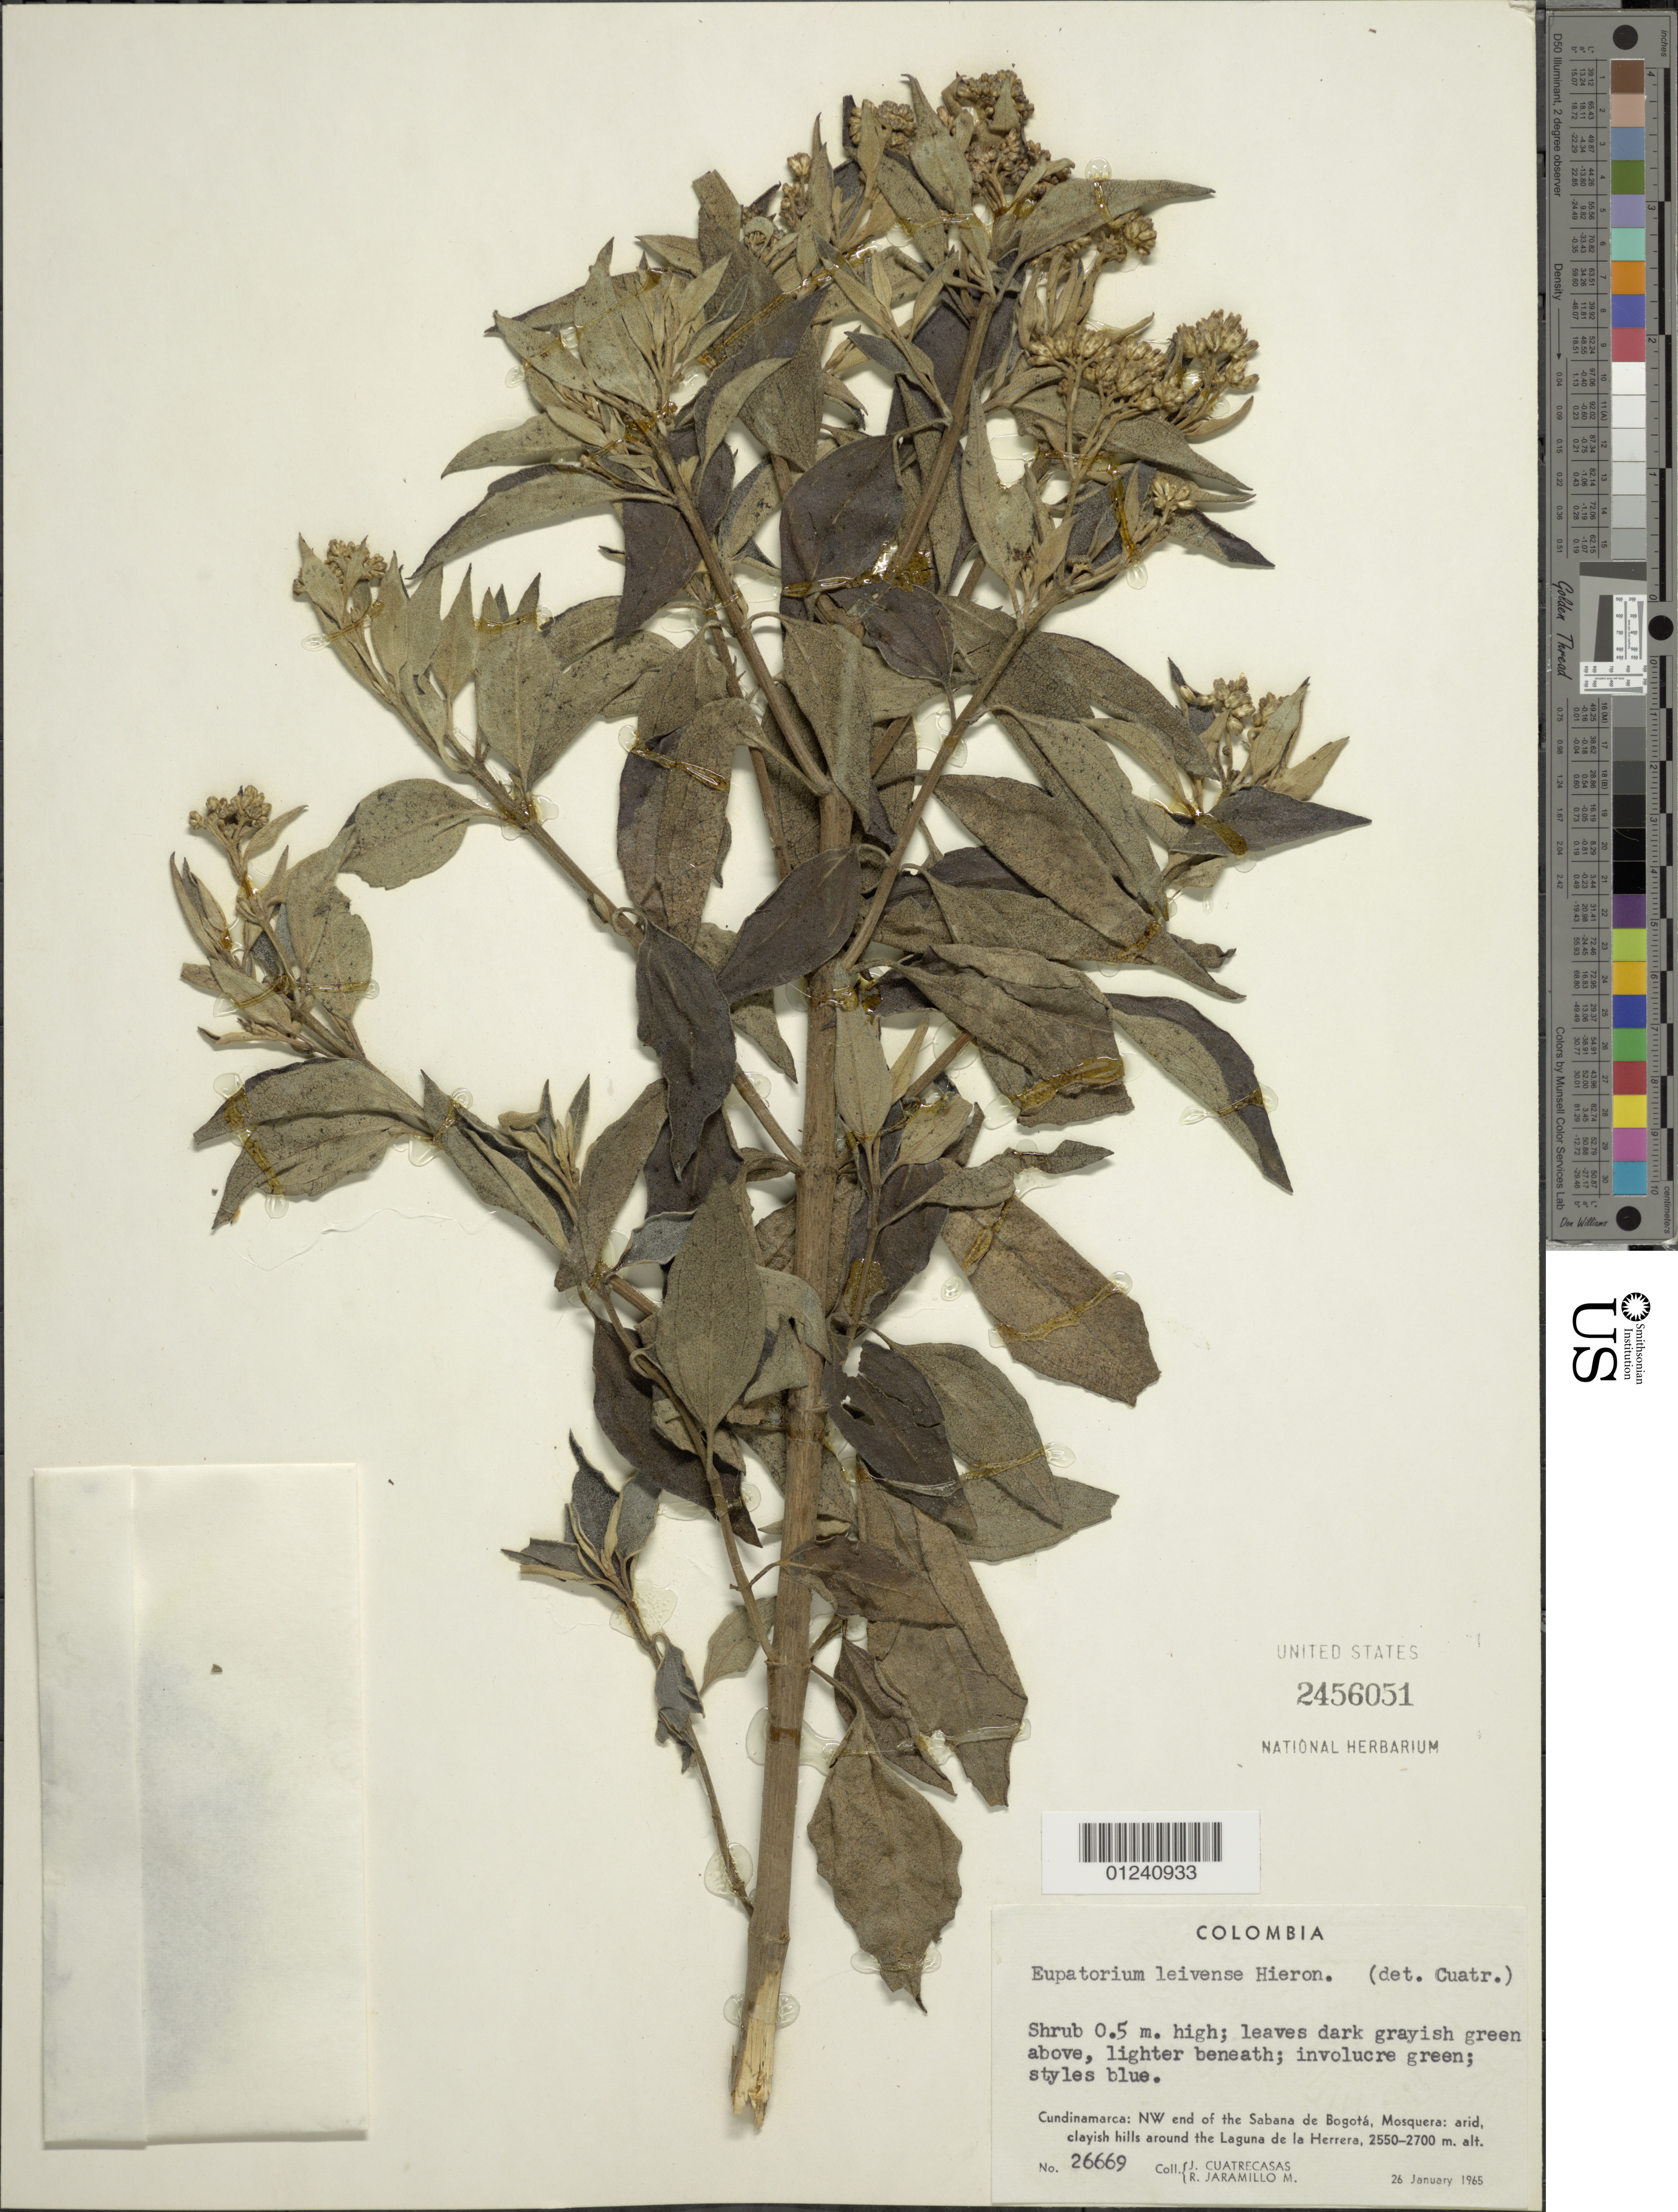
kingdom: Plantae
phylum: Tracheophyta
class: Magnoliopsida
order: Asterales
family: Asteraceae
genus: Chromolaena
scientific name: Chromolaena leivensis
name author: (Hieron.) R.M. King & H. Rob.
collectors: J. Cuatrecasas & R. Jaramillo M.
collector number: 26669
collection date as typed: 26 Jan 1965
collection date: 1965-01-26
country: Colombia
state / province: Cundinamarca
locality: Nw end of Sabana de Bogota, Mosquera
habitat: arid, clayish hills around the Laguna de la Herrera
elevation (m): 2550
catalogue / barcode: US 2456051